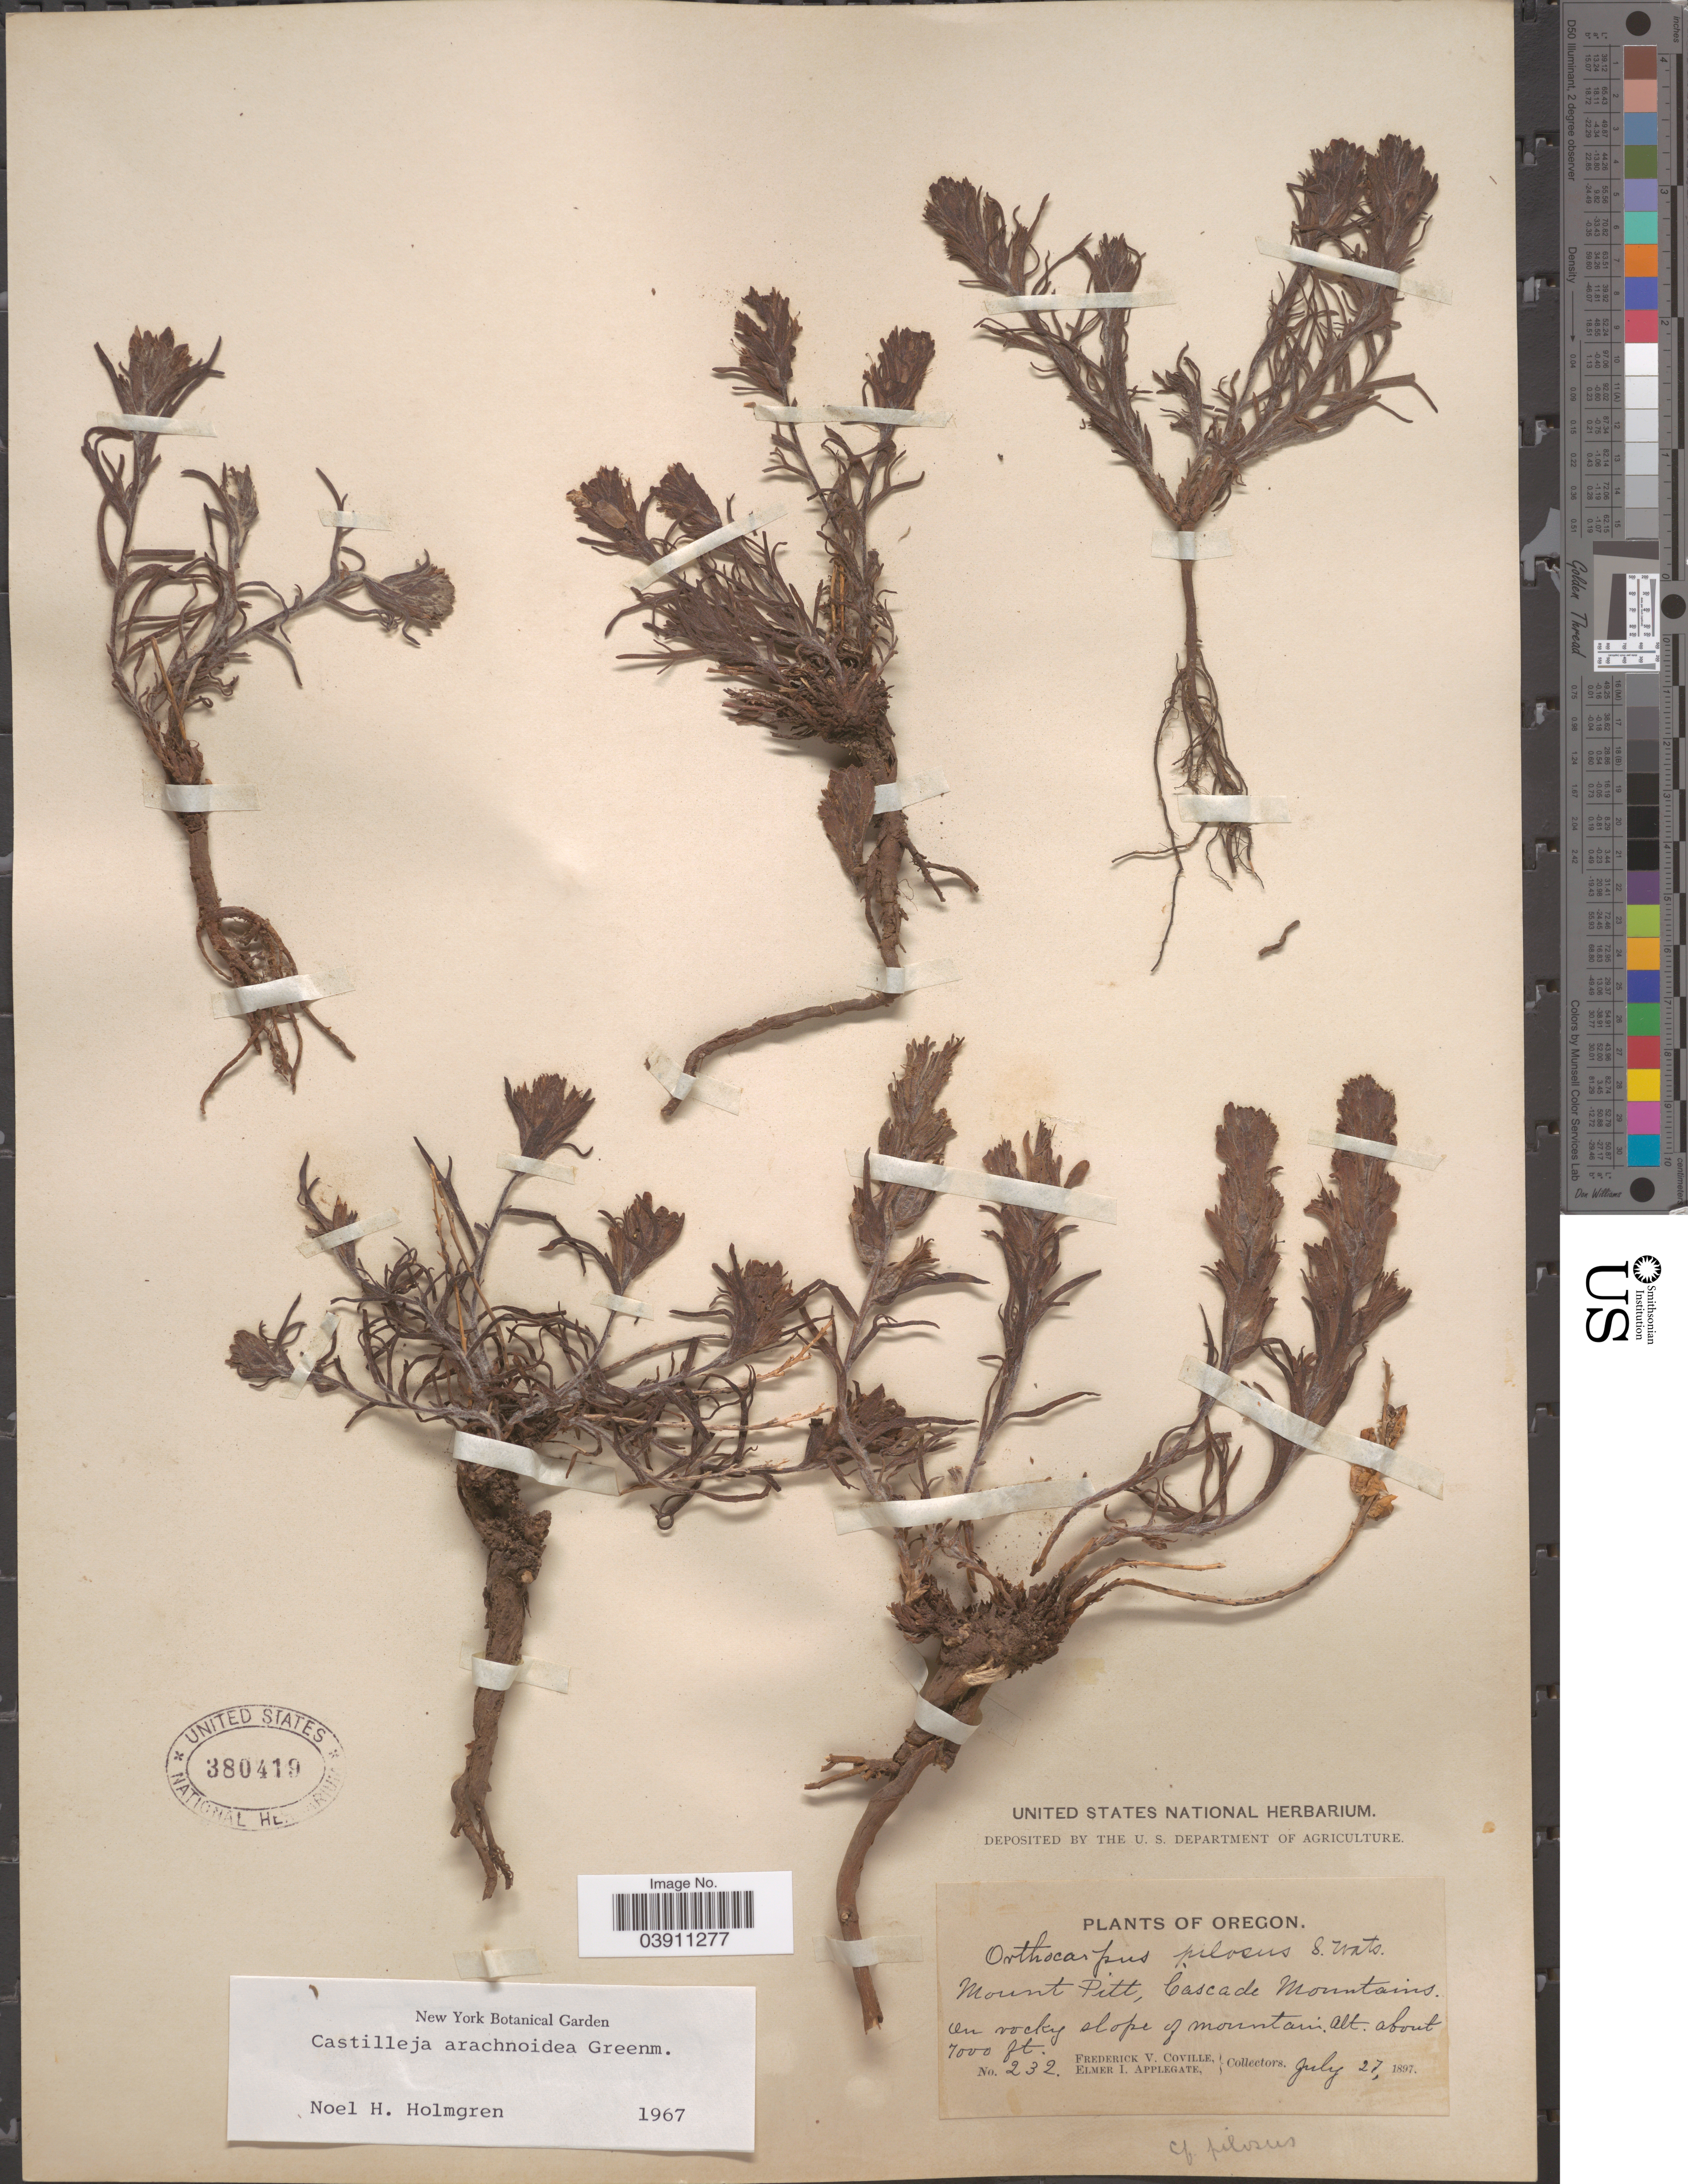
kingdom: Plantae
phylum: Tracheophyta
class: Magnoliopsida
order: Lamiales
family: Orobanchaceae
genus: Castilleja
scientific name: Castilleja arachnoidea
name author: Greenm.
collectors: F. V. Coville & E. I. Applegate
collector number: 232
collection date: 1897-07-27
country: United States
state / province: Oregon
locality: Mount Pitt, Cascade Mountains. On rocky slope of mountain.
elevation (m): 2134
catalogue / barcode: US 380419